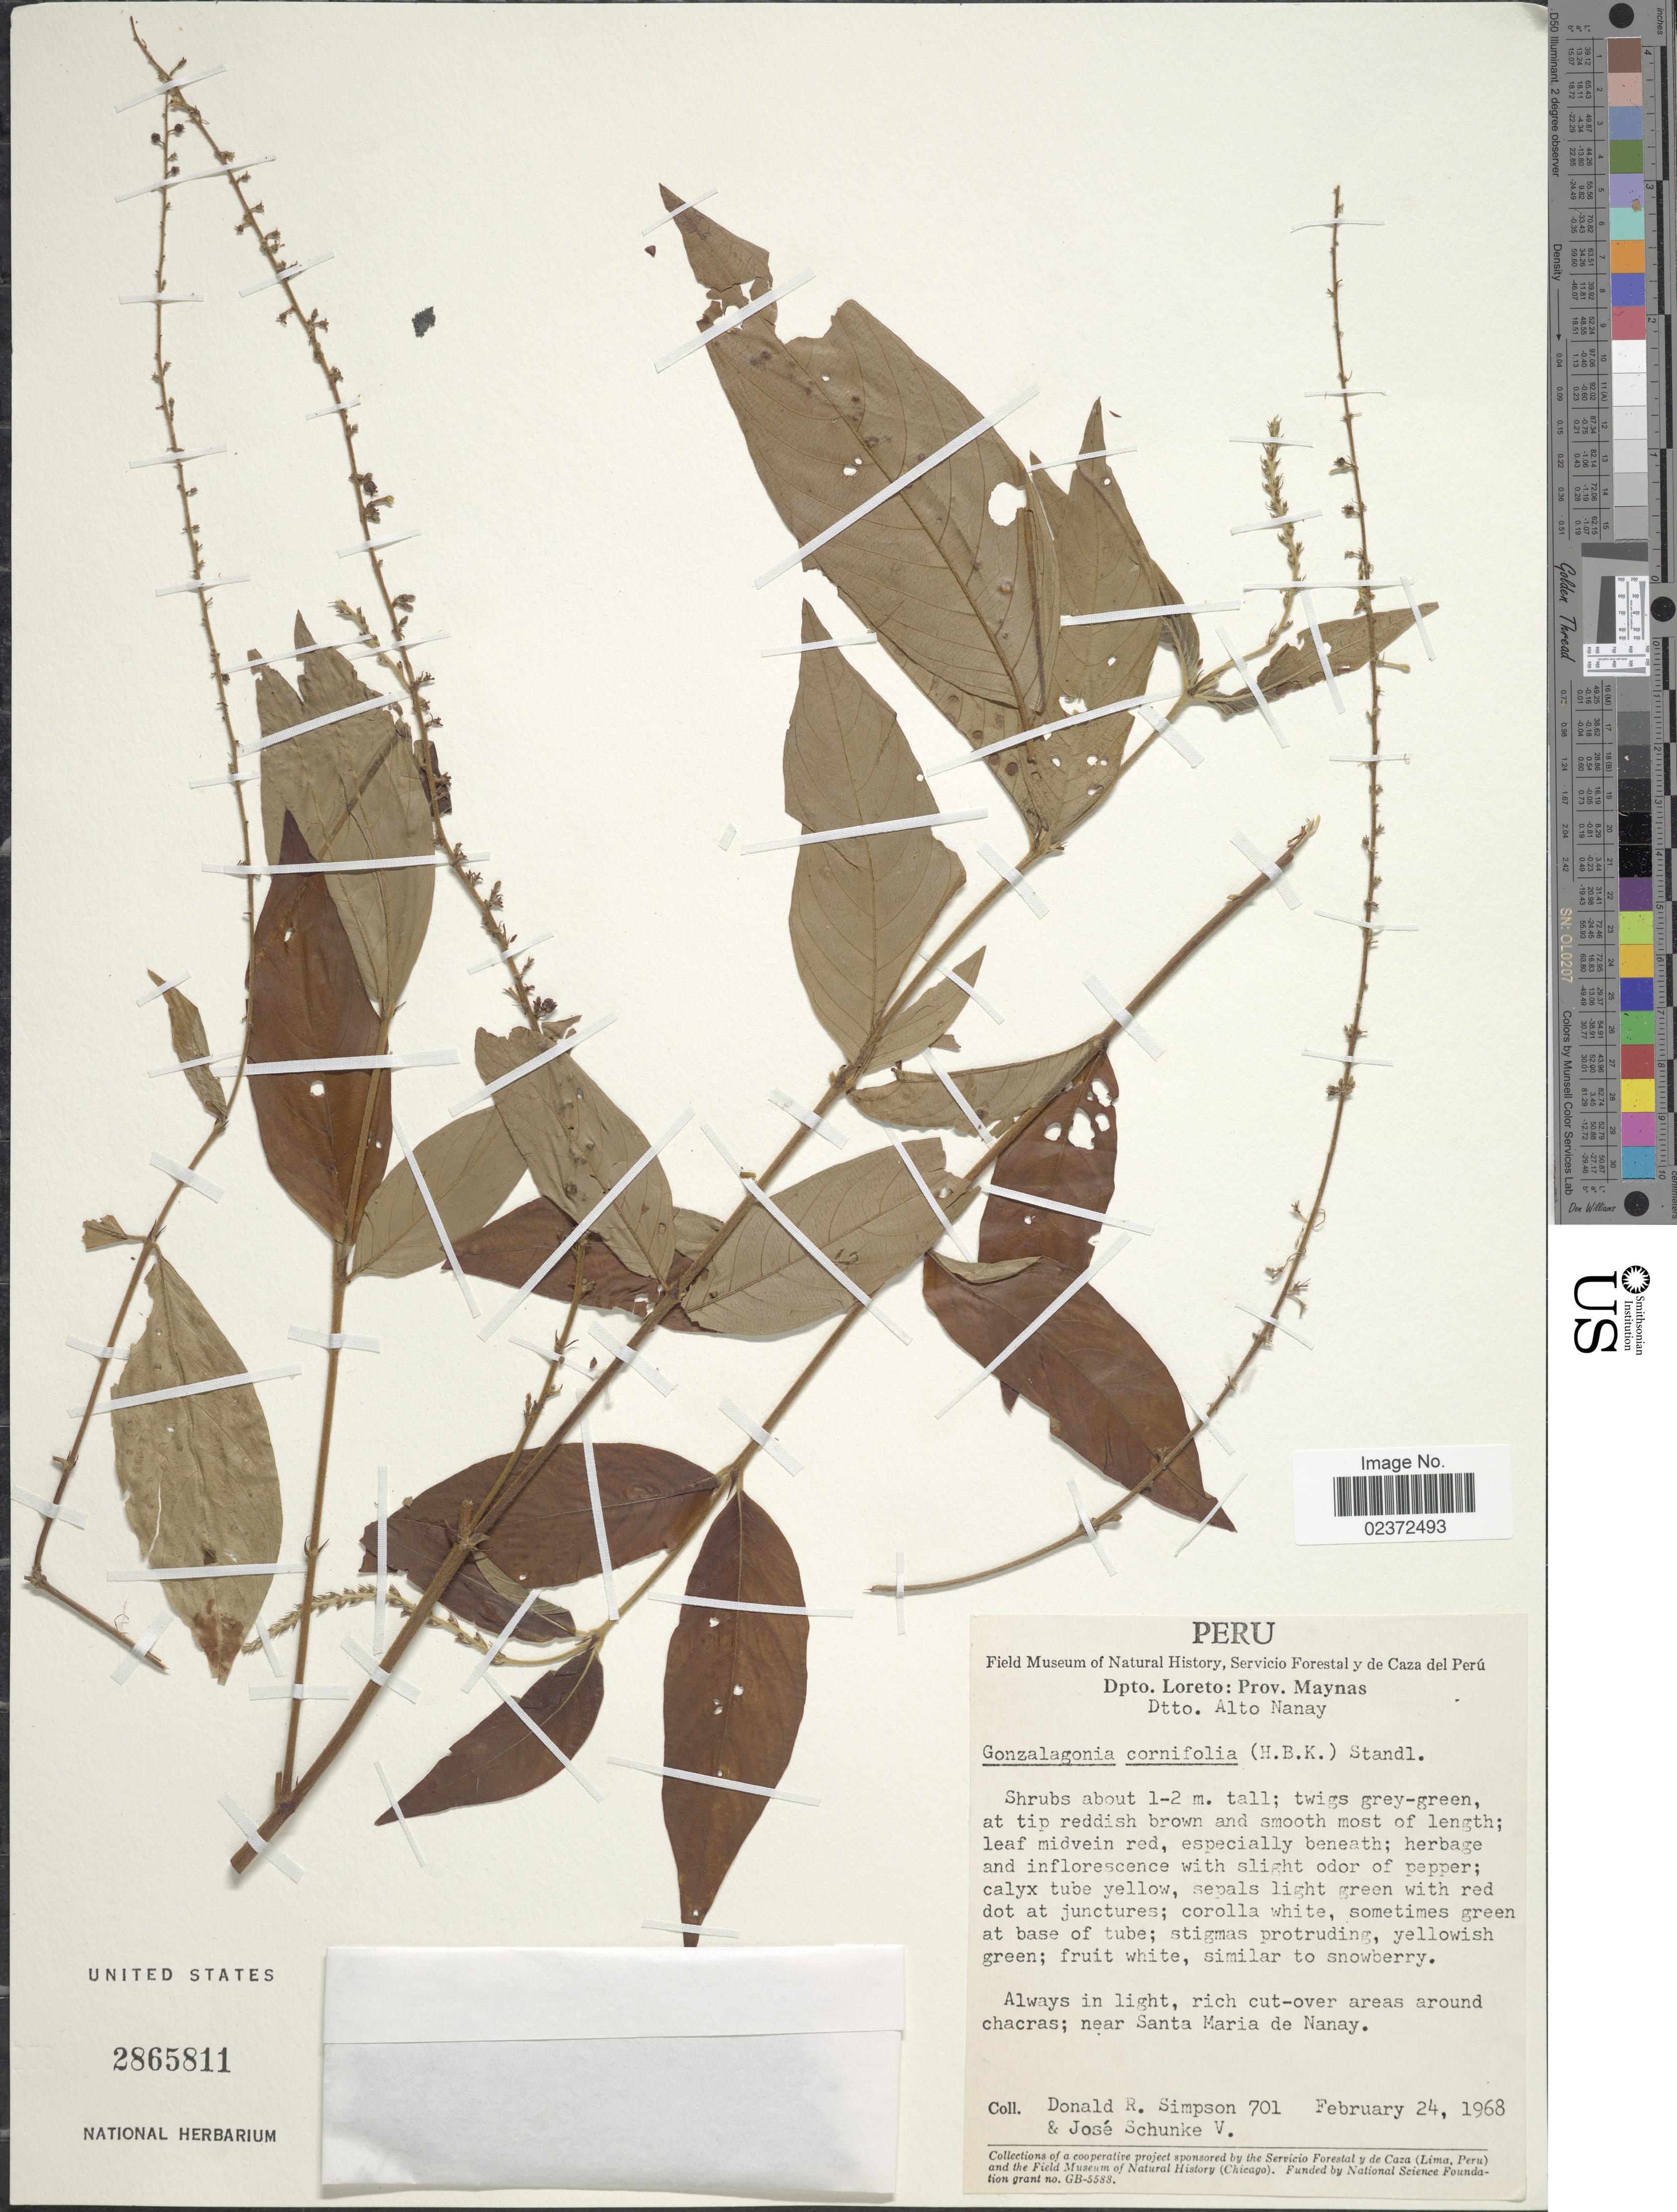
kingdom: Plantae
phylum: Tracheophyta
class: Magnoliopsida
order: Gentianales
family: Rubiaceae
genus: Gonzalagunia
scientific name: Gonzalagunia cornifolia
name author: (Kunth) Standl.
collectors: D. R. Simpson & J. Schunke Vigo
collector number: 701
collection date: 1968-02-24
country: Peru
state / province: Loreto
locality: Prov. Maynas, Dtto. Alto Nanay. always in light, rich cut-over area around chacras; near Santa Maria de Nanay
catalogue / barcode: US 2865811